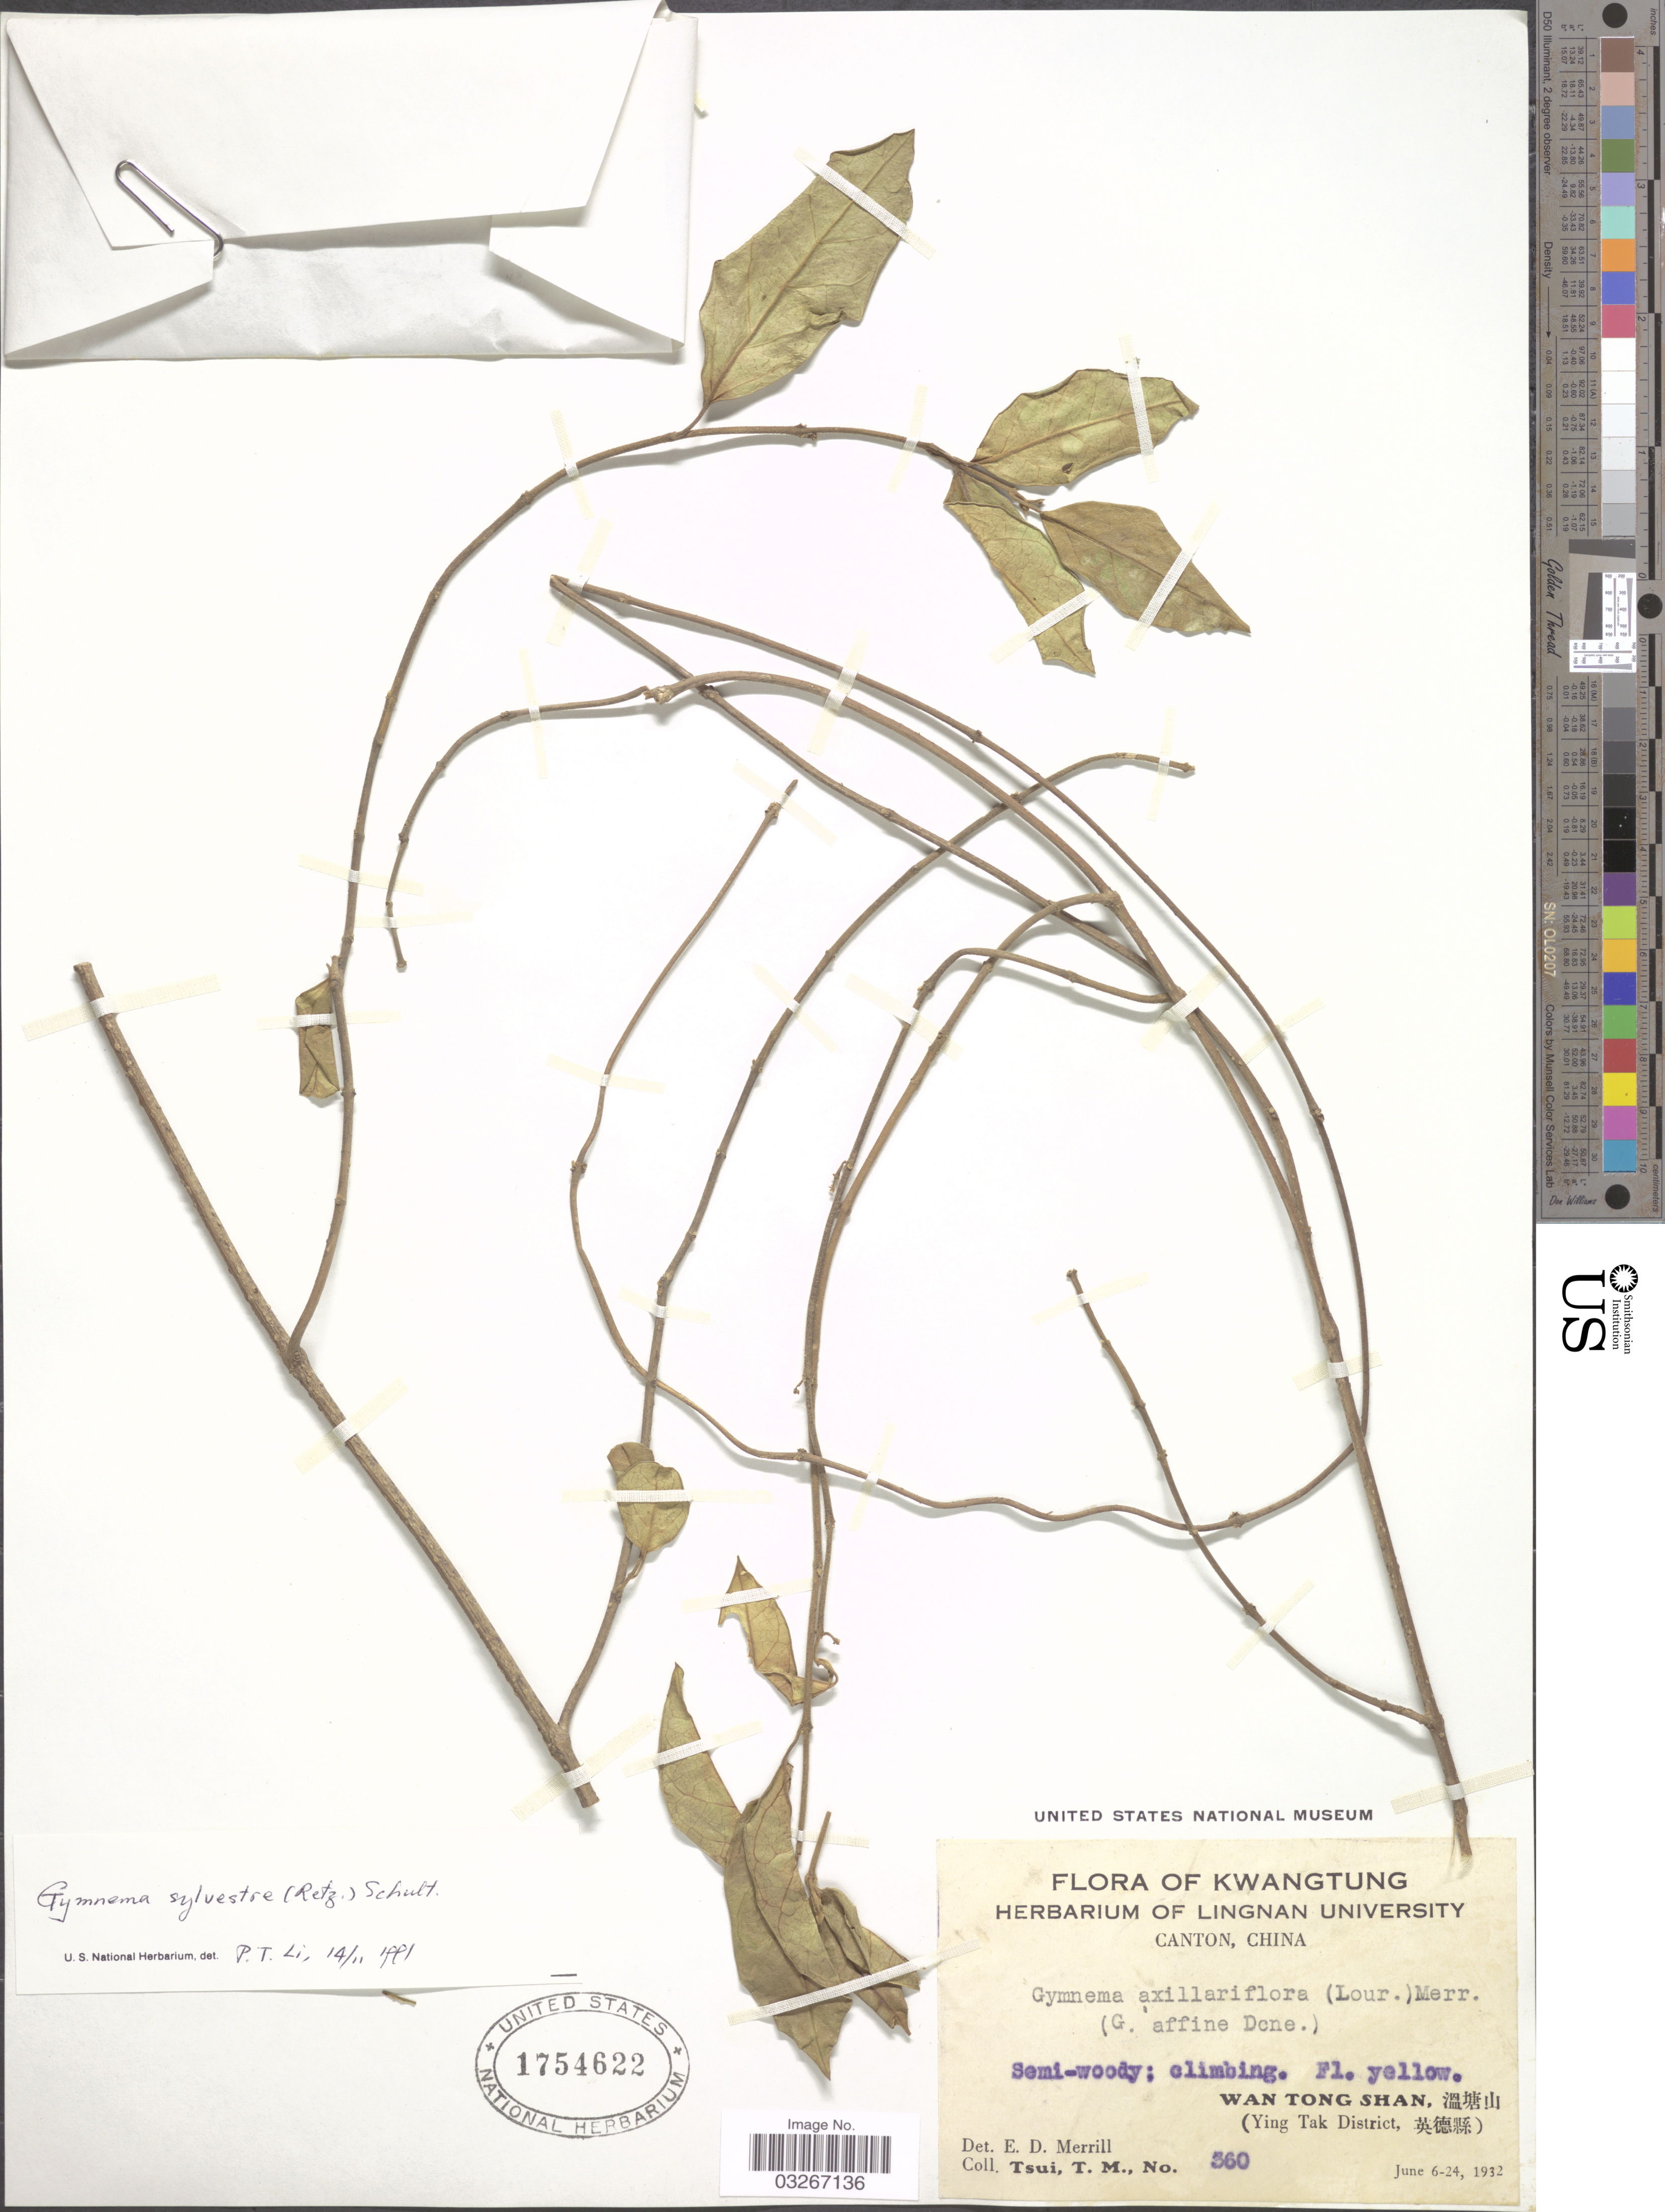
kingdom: Plantae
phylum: Tracheophyta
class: Magnoliopsida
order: Gentianales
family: Apocynaceae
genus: Gymnema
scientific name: Gymnema sylvestre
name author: (Retz.) R. Br. ex Schult. in Roem. & Schult.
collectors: T. Tsui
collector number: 360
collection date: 1932-06-06/1932-06-24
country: China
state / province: Guangdong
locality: Kwangtung. Wan Tong Shan, X. (Ying Tak District, X).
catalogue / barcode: US 1754622